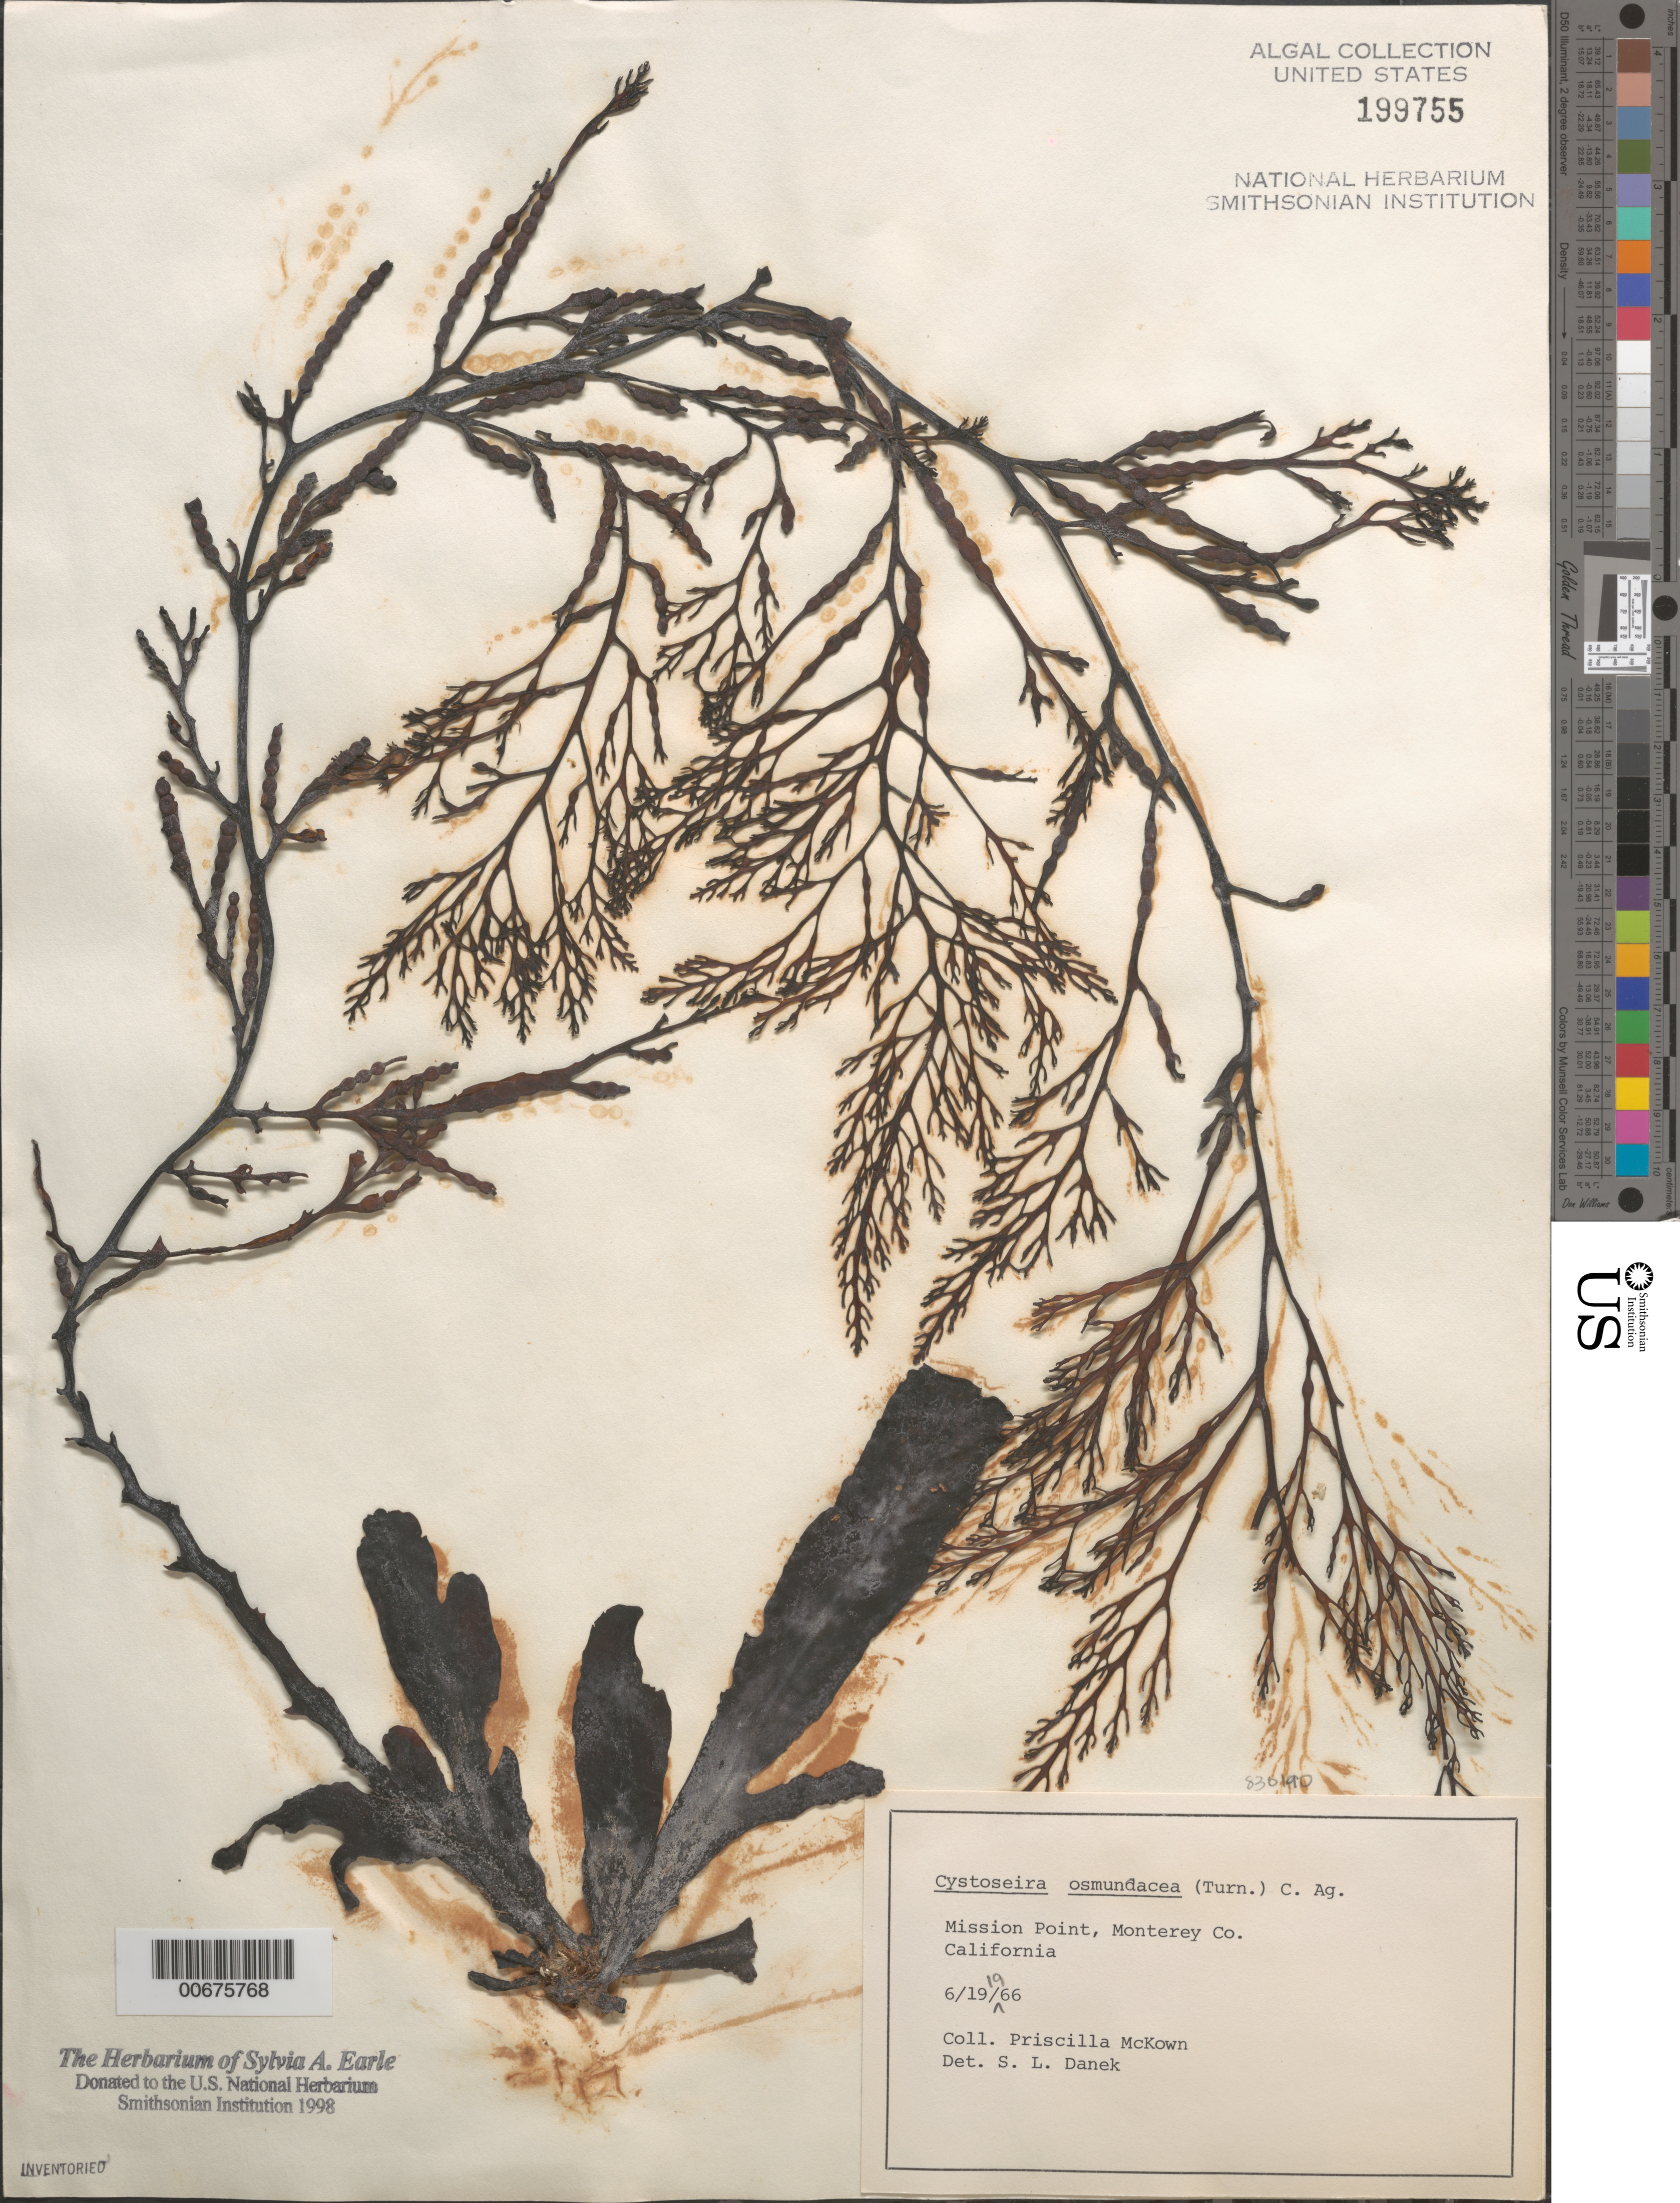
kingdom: Chromista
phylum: Ochrophyta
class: Phaeophyceae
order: Fucales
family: Sargassaceae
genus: Cystoseira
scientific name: Cystoseira osmundacea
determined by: Danek, S. L.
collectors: P. McKown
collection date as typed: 19 Jun 1966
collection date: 1966-06-19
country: United States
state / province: California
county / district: Monterey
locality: Mission Point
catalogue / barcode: US 199755